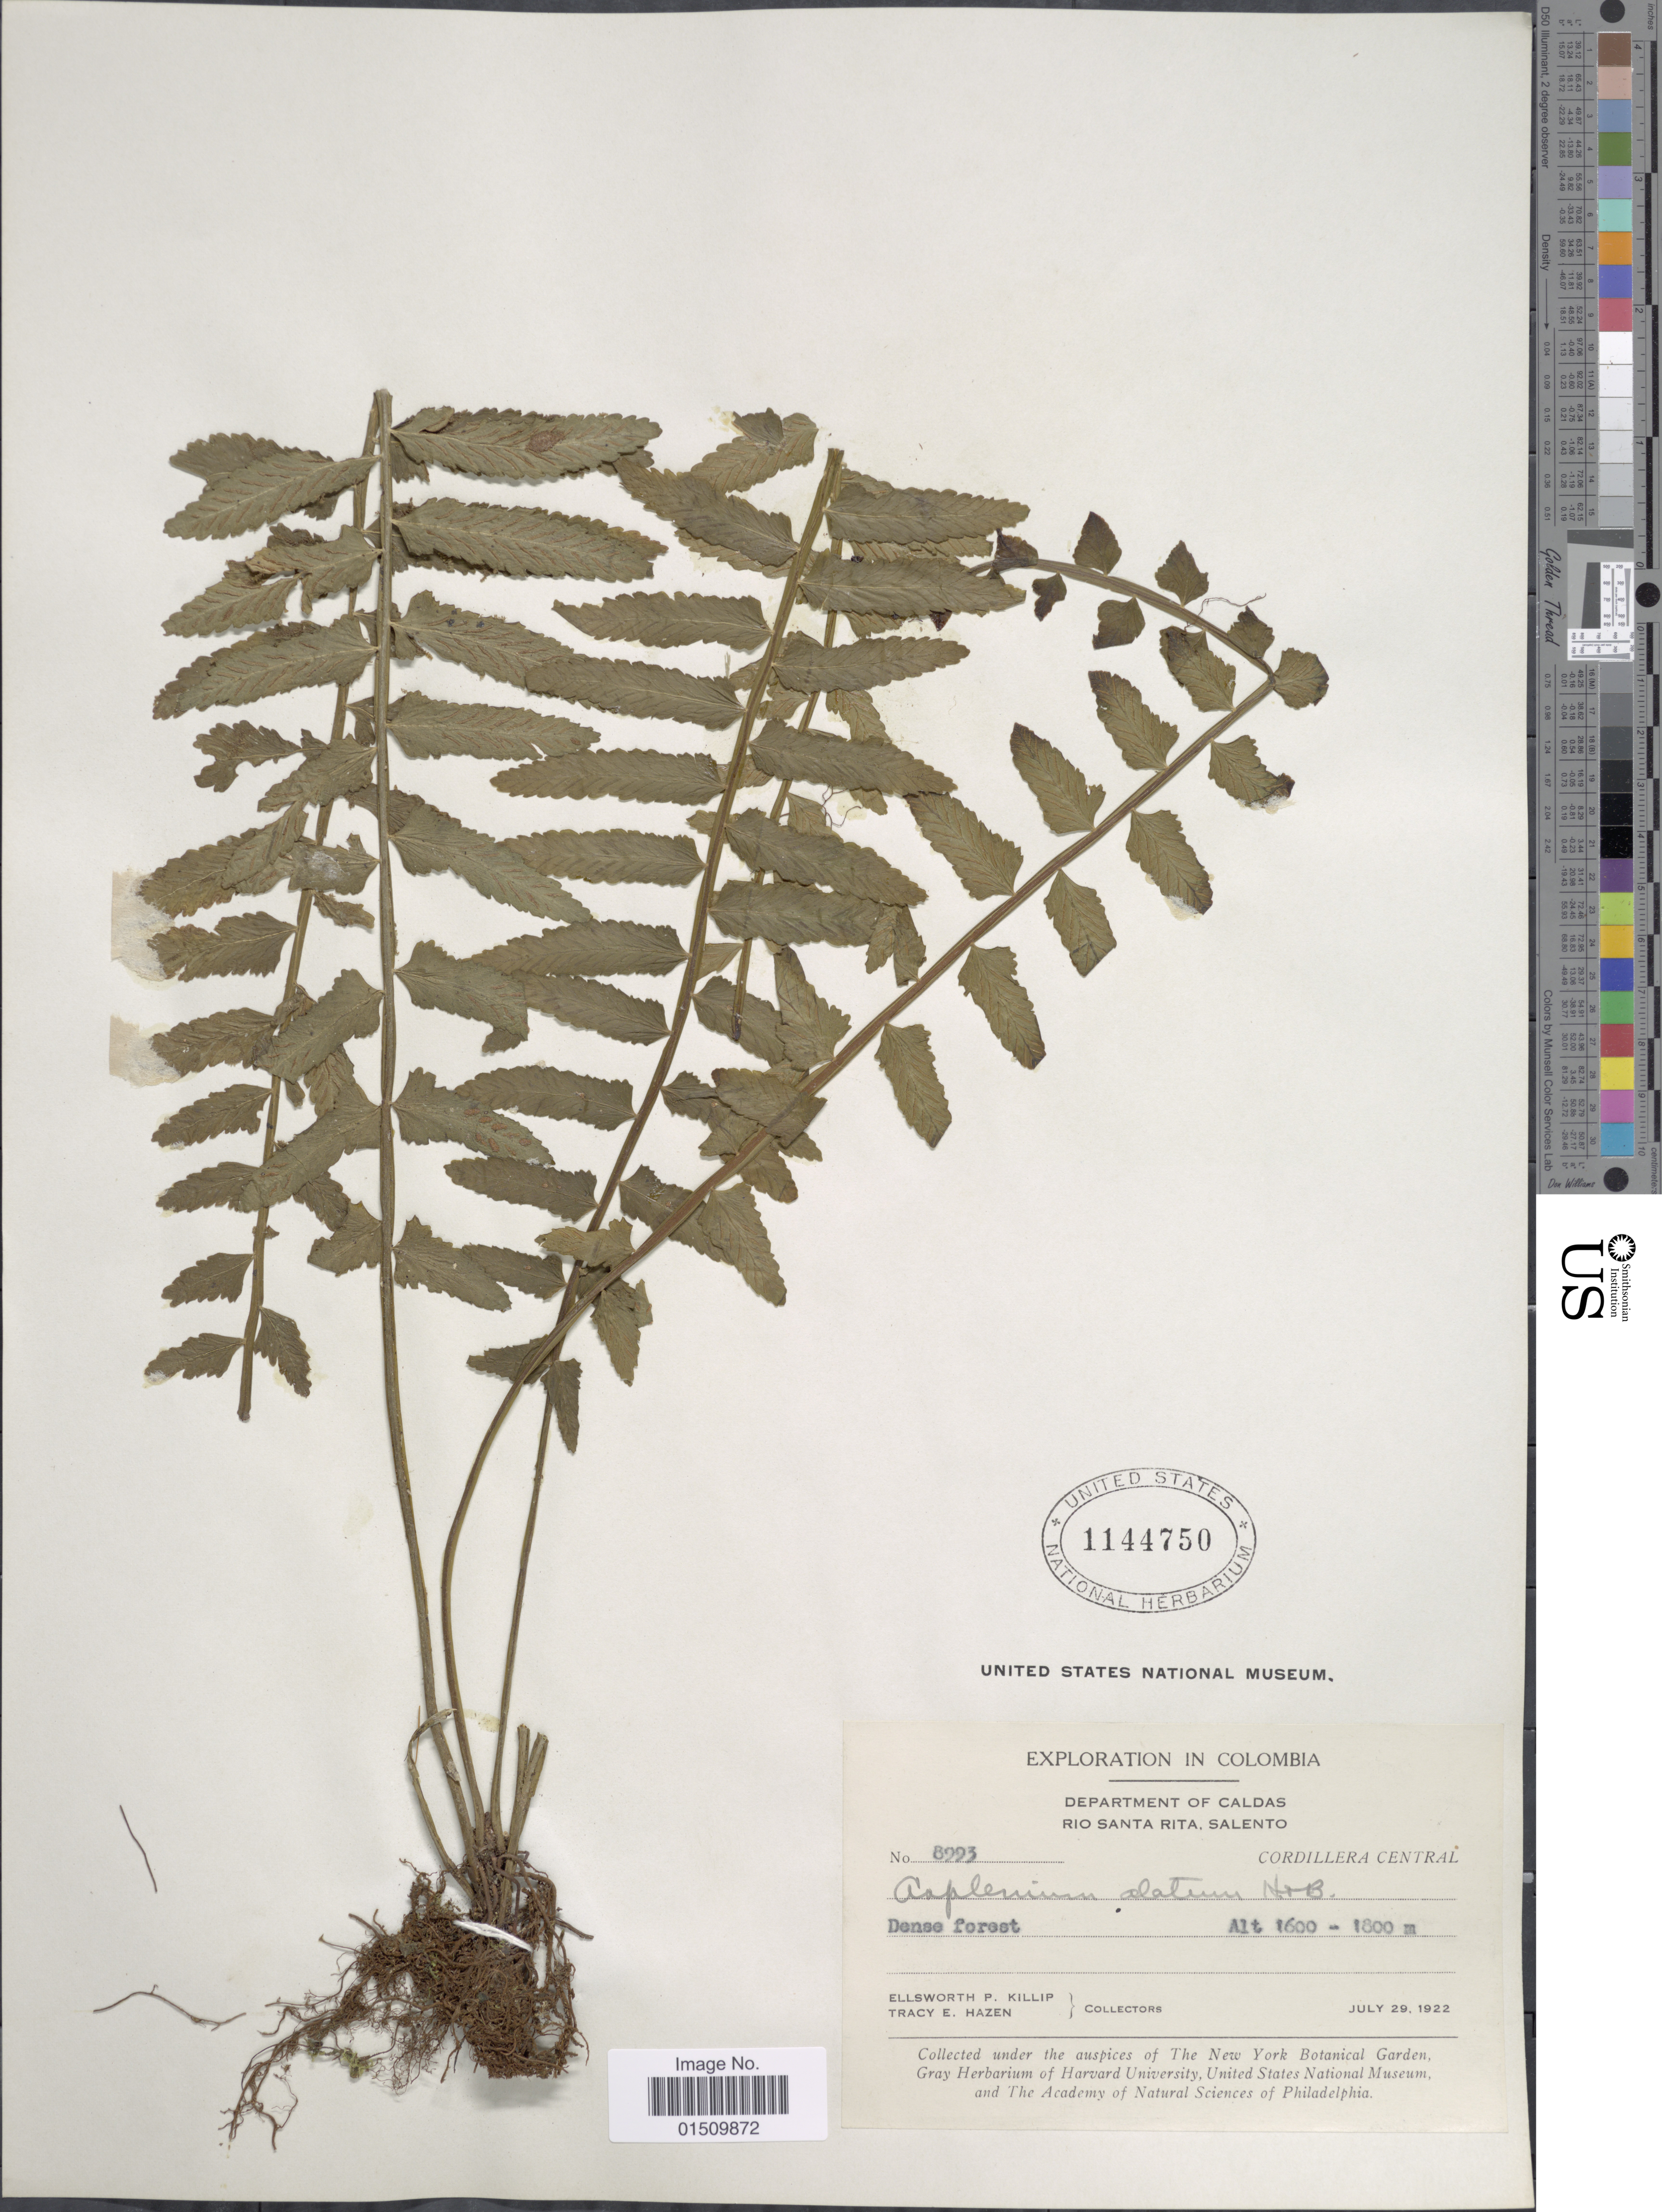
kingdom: Plantae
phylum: Tracheophyta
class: Polypodiopsida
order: Polypodiales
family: Aspleniaceae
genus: Asplenium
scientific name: Asplenium alatum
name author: Humb. & Bonpl. ex Willd.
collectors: E. P. Killip & T. E. Hazen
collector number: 8993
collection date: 1922-07-29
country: Colombia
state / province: Caldas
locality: Cololmbia, Department of Caldas, Rio Santa Rita, Salento, Cordillera Central.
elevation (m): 1600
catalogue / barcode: US 1144750